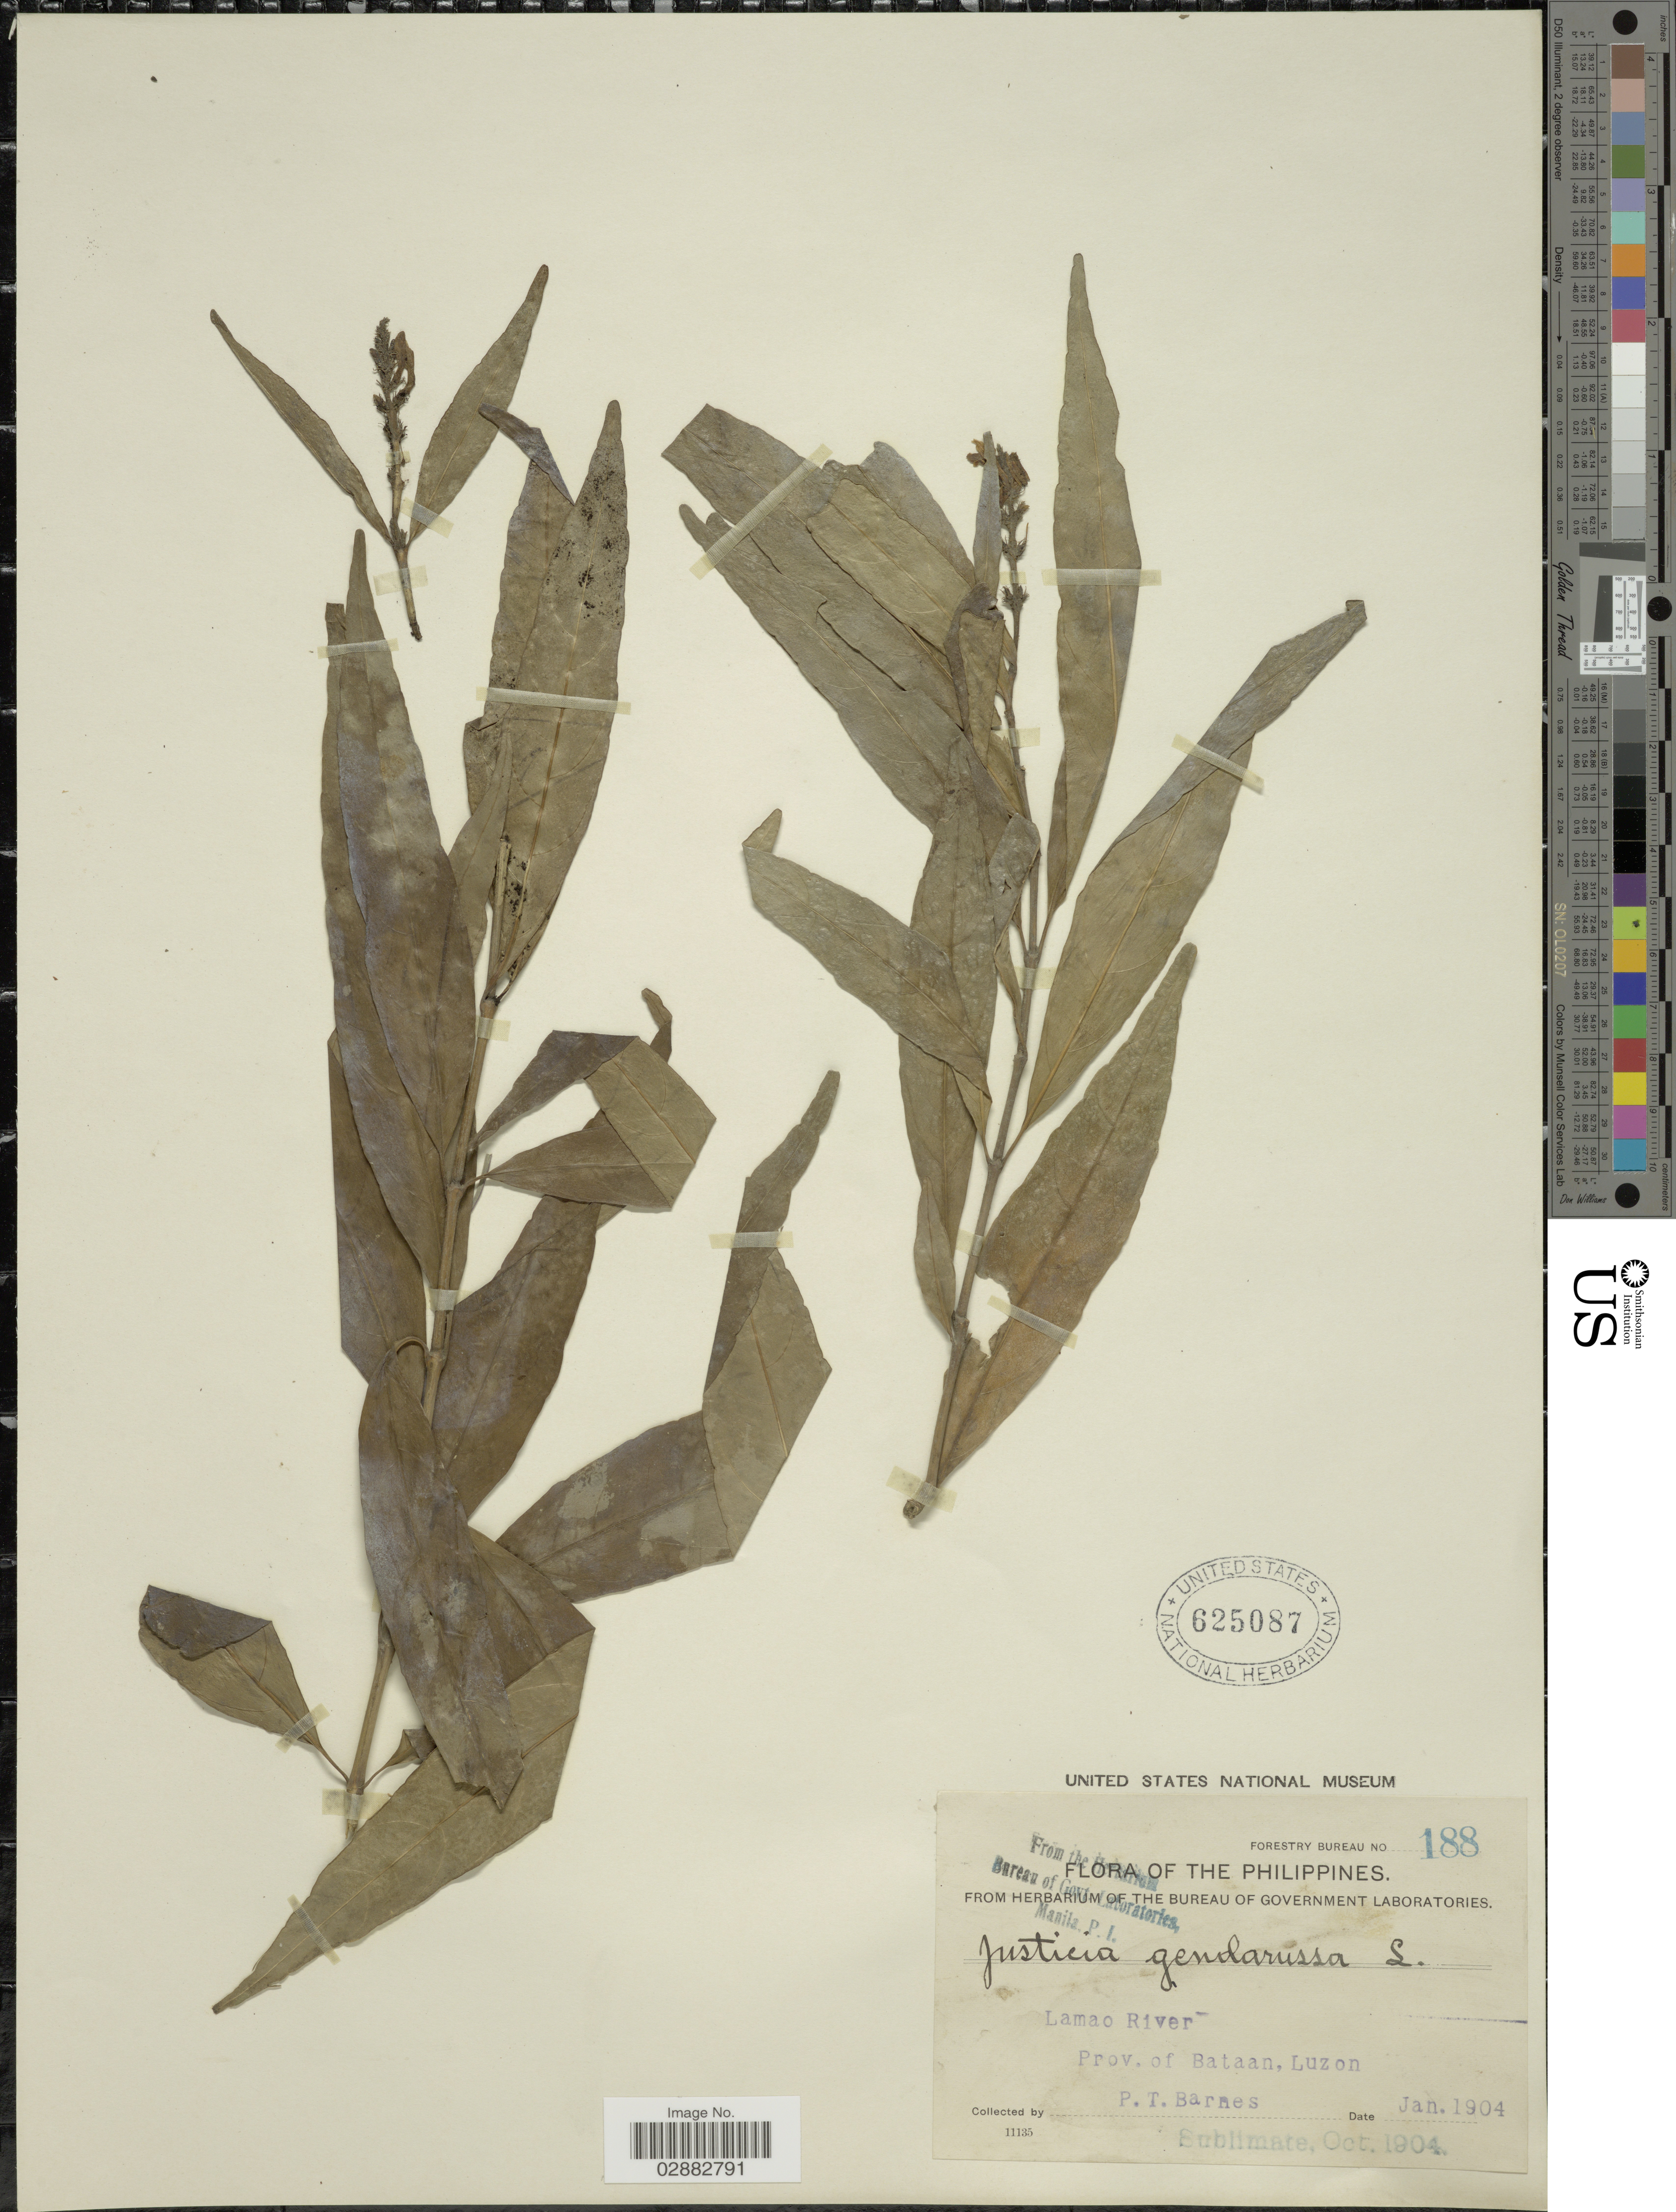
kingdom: Plantae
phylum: Tracheophyta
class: Magnoliopsida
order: Lamiales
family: Acanthaceae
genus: Justicia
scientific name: Justicia gendarussa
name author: Burm. f.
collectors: P. Barnes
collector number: Forestry Bureau 188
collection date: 1904-01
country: Philippines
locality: Lamao River, Prov. of Bataan, Luzon.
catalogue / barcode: US 625087